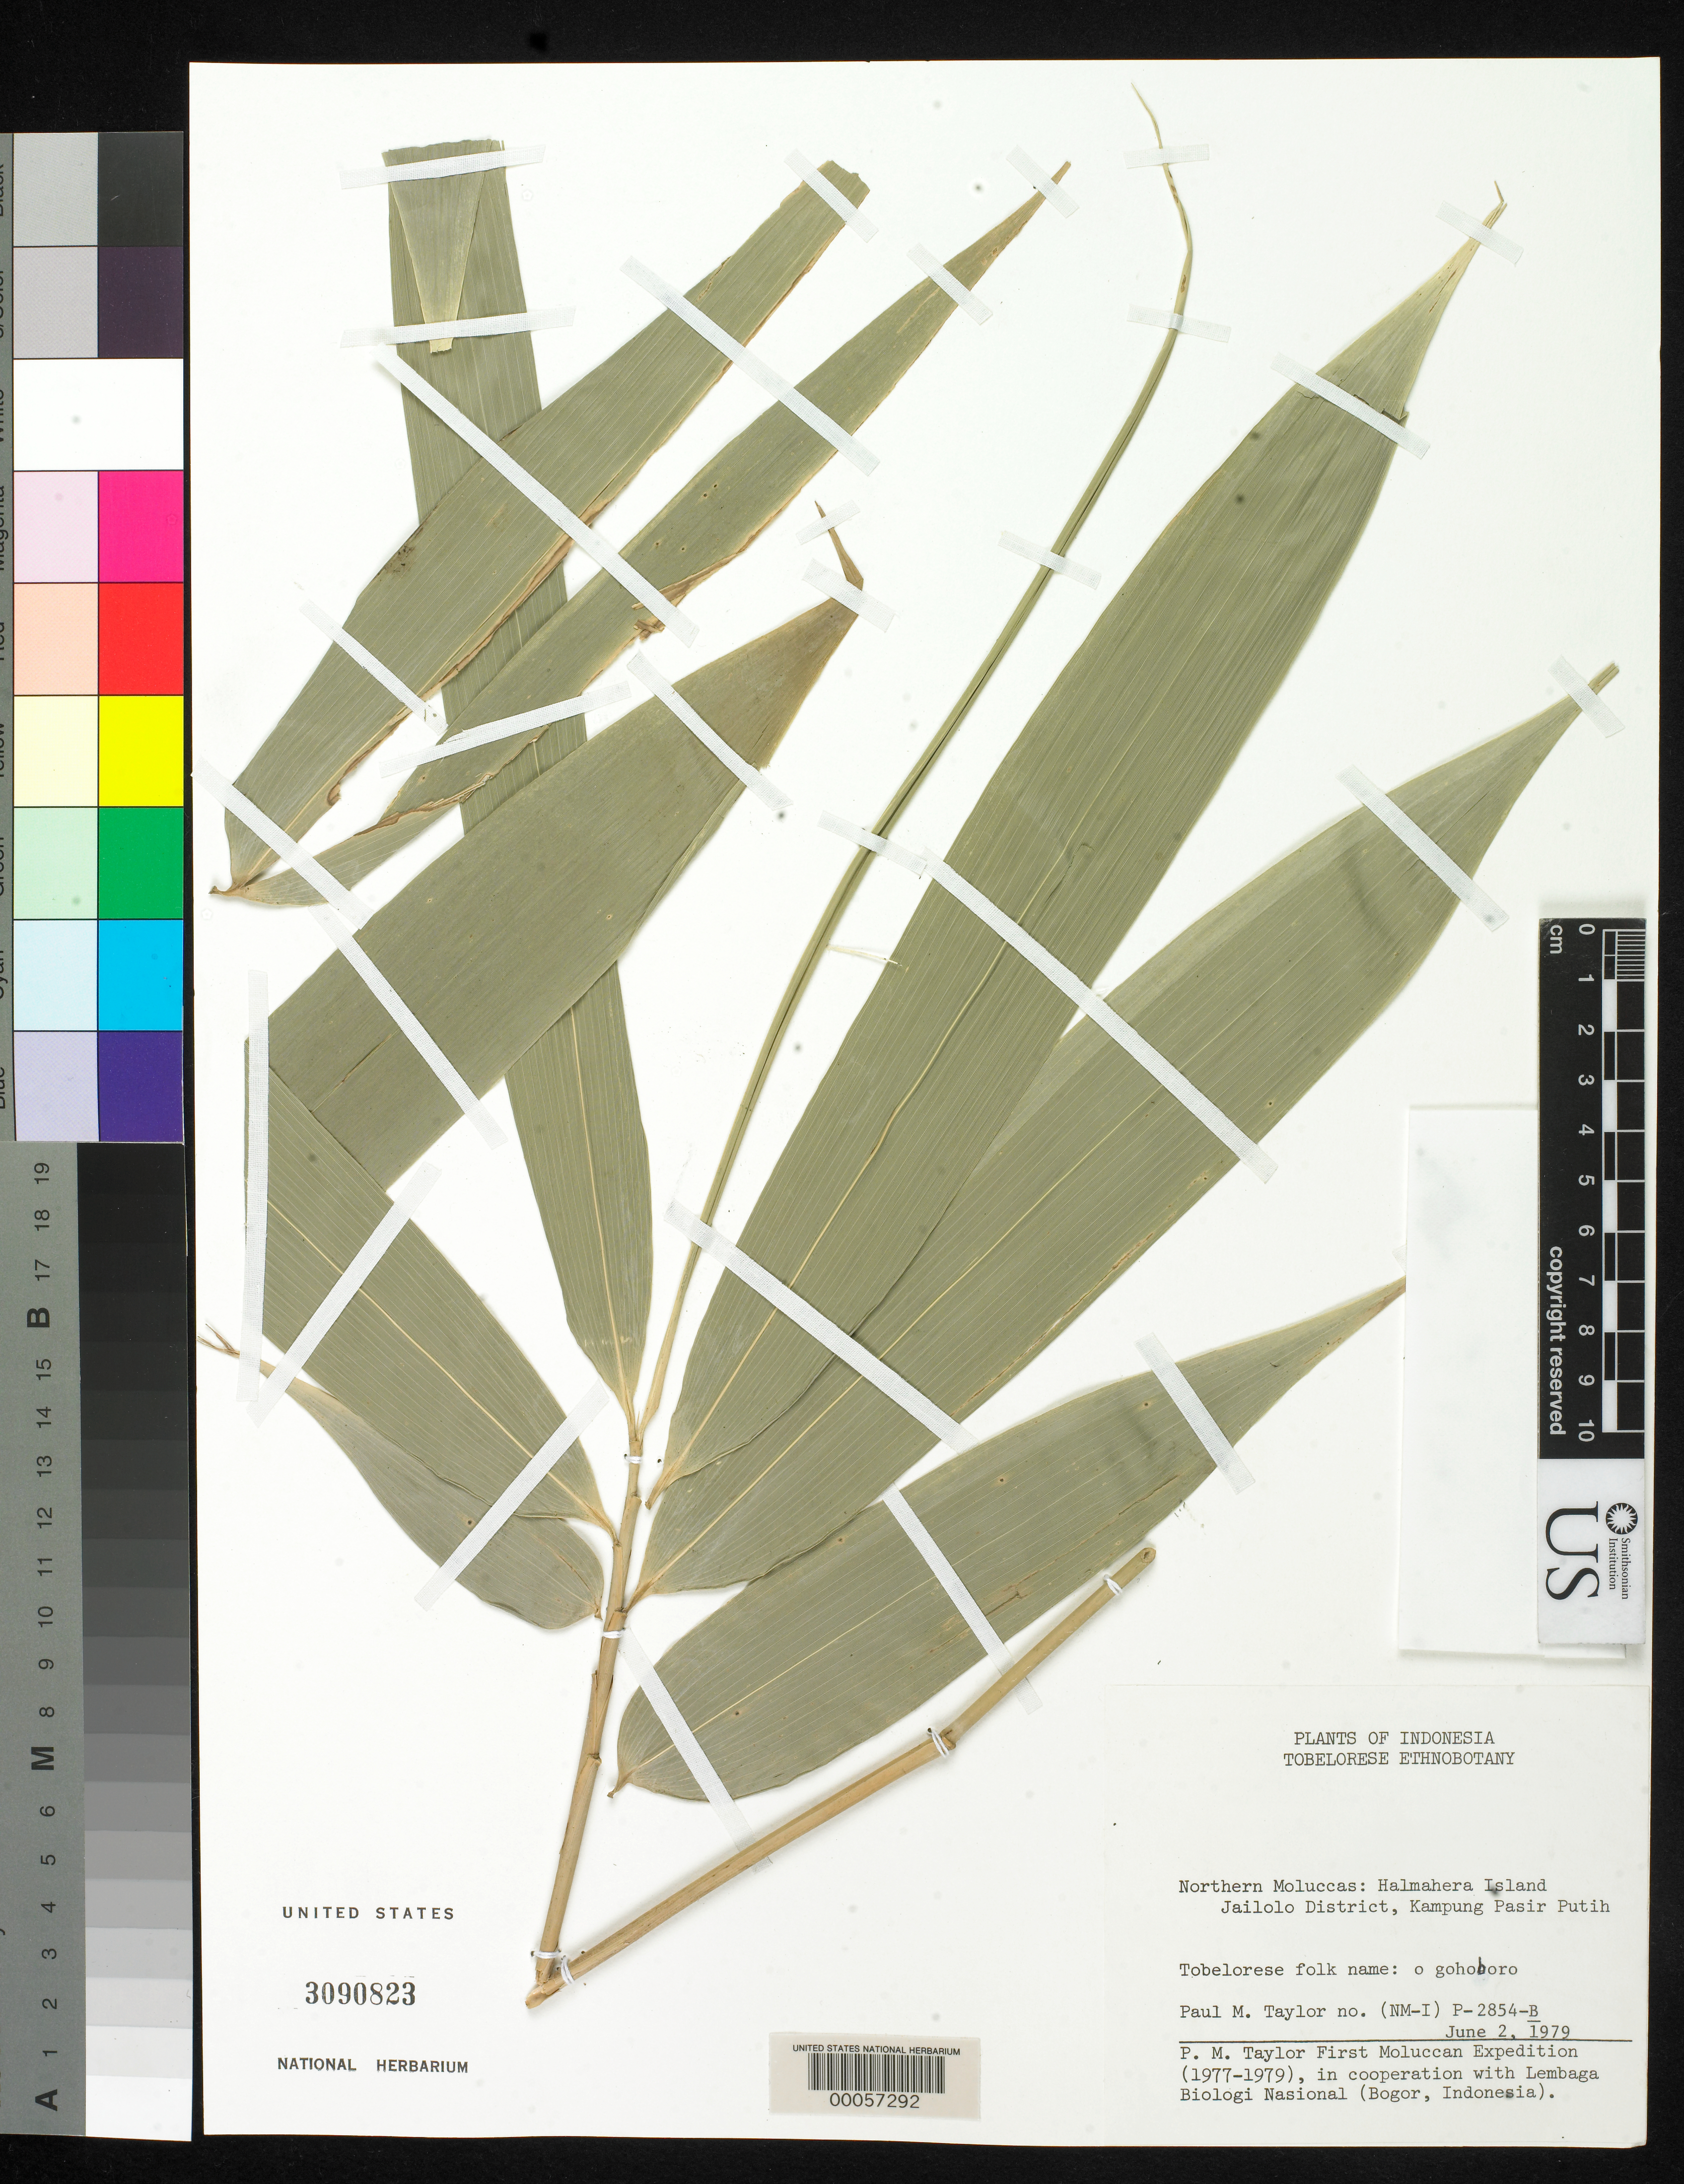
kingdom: Plantae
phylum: Tracheophyta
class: Liliopsida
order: Poales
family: Poaceae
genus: Schizostachyum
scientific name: Schizostachyum sp.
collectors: P. M. Taylor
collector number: P-2854-b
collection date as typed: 02 Jun 1979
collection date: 1979-06-02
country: Indonesia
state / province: Maluku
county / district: Maluku Utara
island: Halmahera I.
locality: Kampung Pasir Putih [Moluccas]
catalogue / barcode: US 3090823